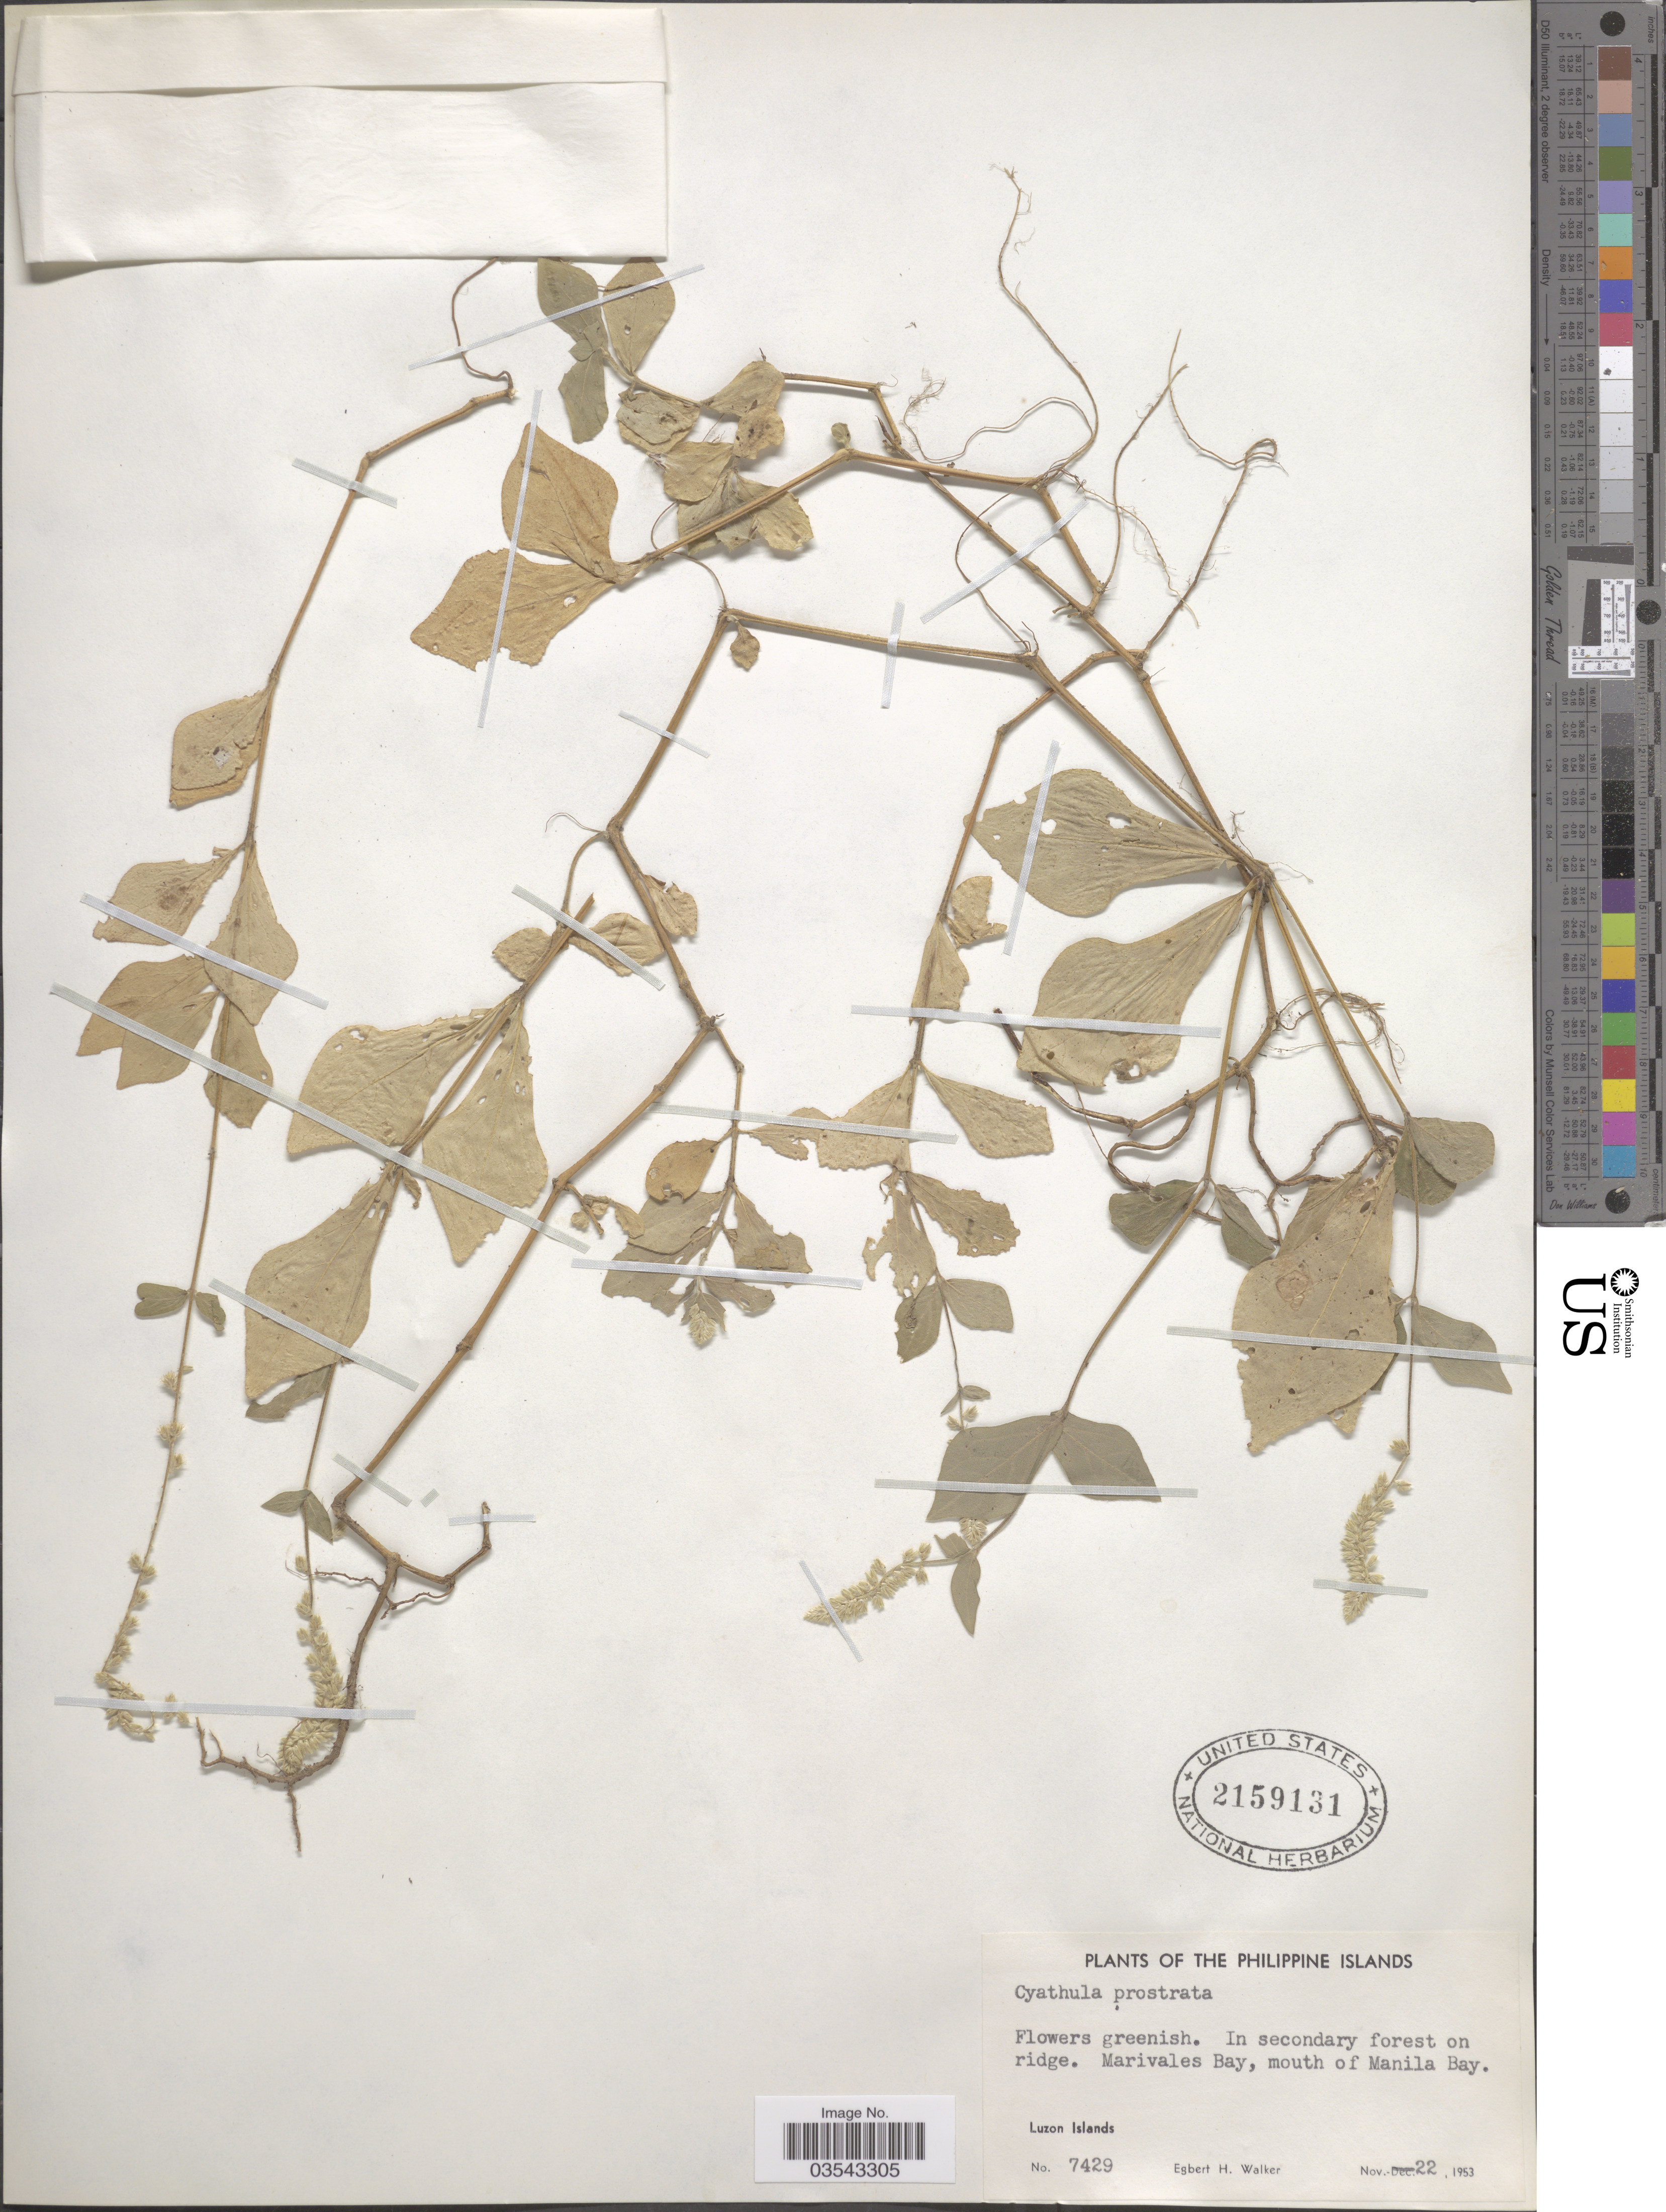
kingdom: Plantae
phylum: Tracheophyta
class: Magnoliopsida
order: Caryophyllales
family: Amaranthaceae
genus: Cyathula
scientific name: Cyathula prostrata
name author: (L.) Blume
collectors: E. H. Walker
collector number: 7429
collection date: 1953-12-22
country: Philippines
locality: Marivales Bay, mouth of Manila Bay. Luzon Islands.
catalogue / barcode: US 2159131